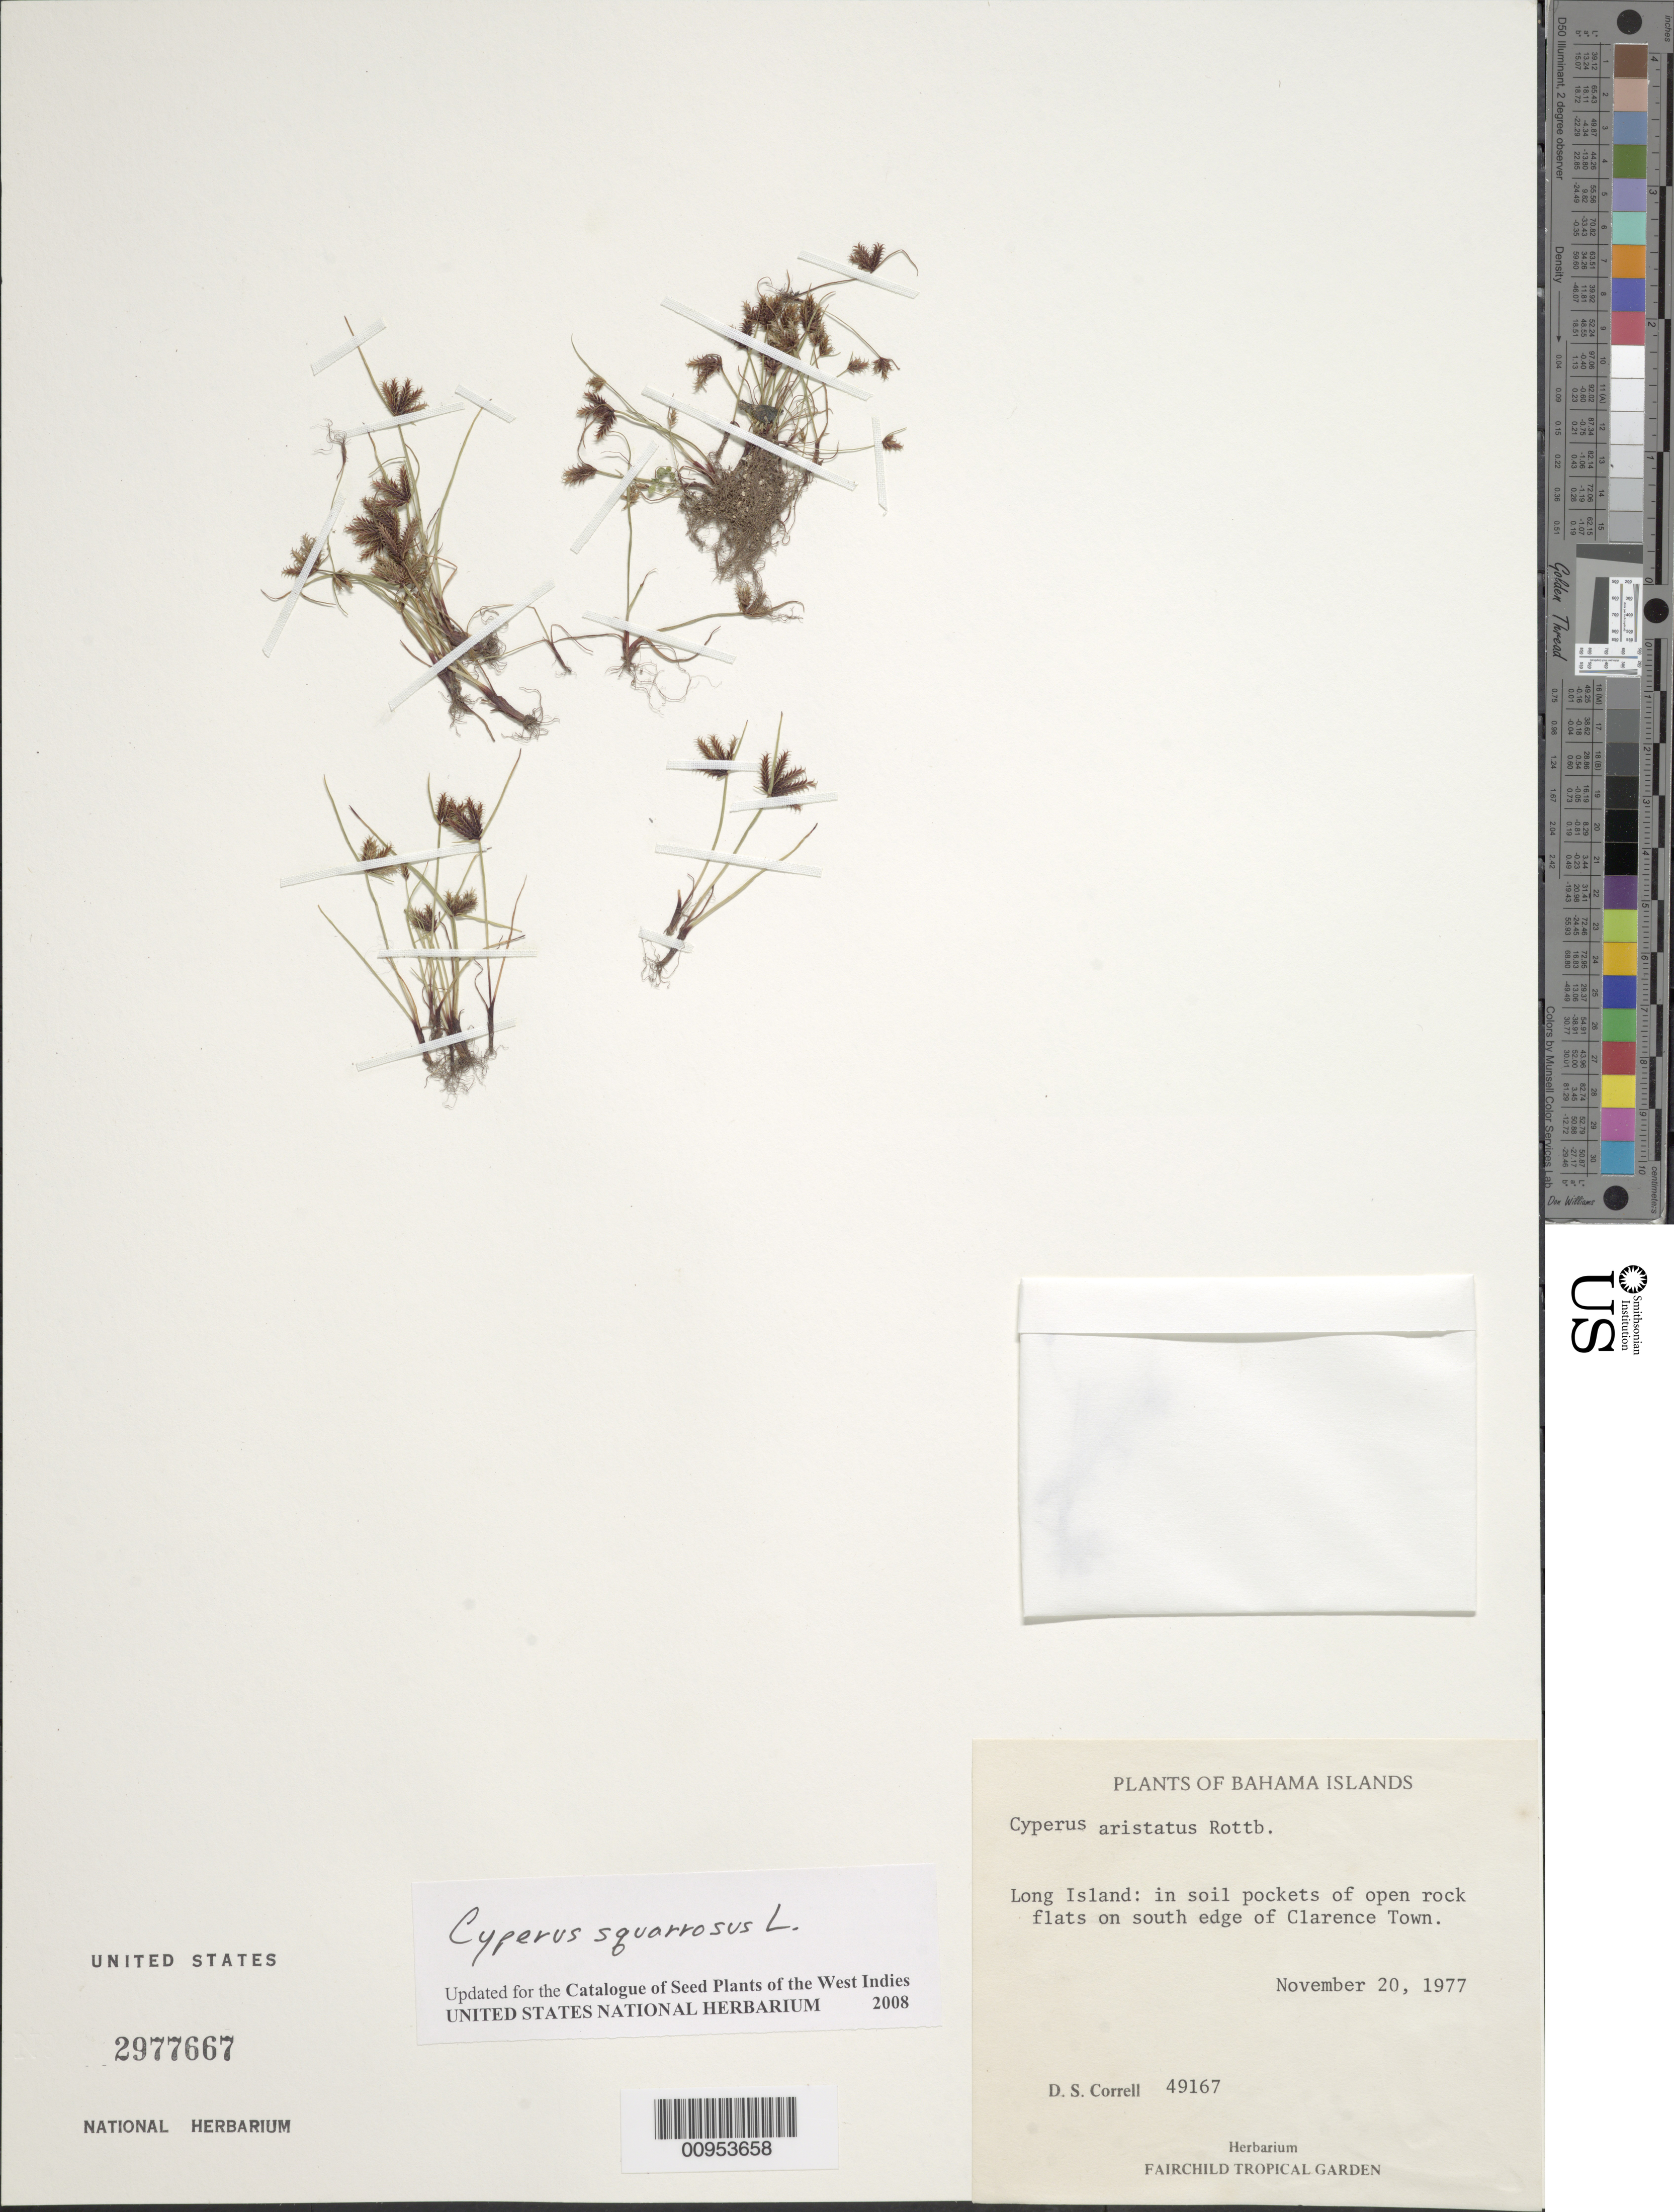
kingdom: Plantae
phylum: Tracheophyta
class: Liliopsida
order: Poales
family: Cyperaceae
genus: Cyperus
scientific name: Cyperus squarrosus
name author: L.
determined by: Strong, M. T., (US), Smithsonian Institution - National Museum of Natural History (UNITED STATES)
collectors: D. S. Correll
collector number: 49167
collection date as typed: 20 Nov 1977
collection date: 1977-11-20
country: Bahamas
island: Long Island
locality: South edge of Clarence Town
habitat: In soil pockets of open rock flats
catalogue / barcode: US 2977667